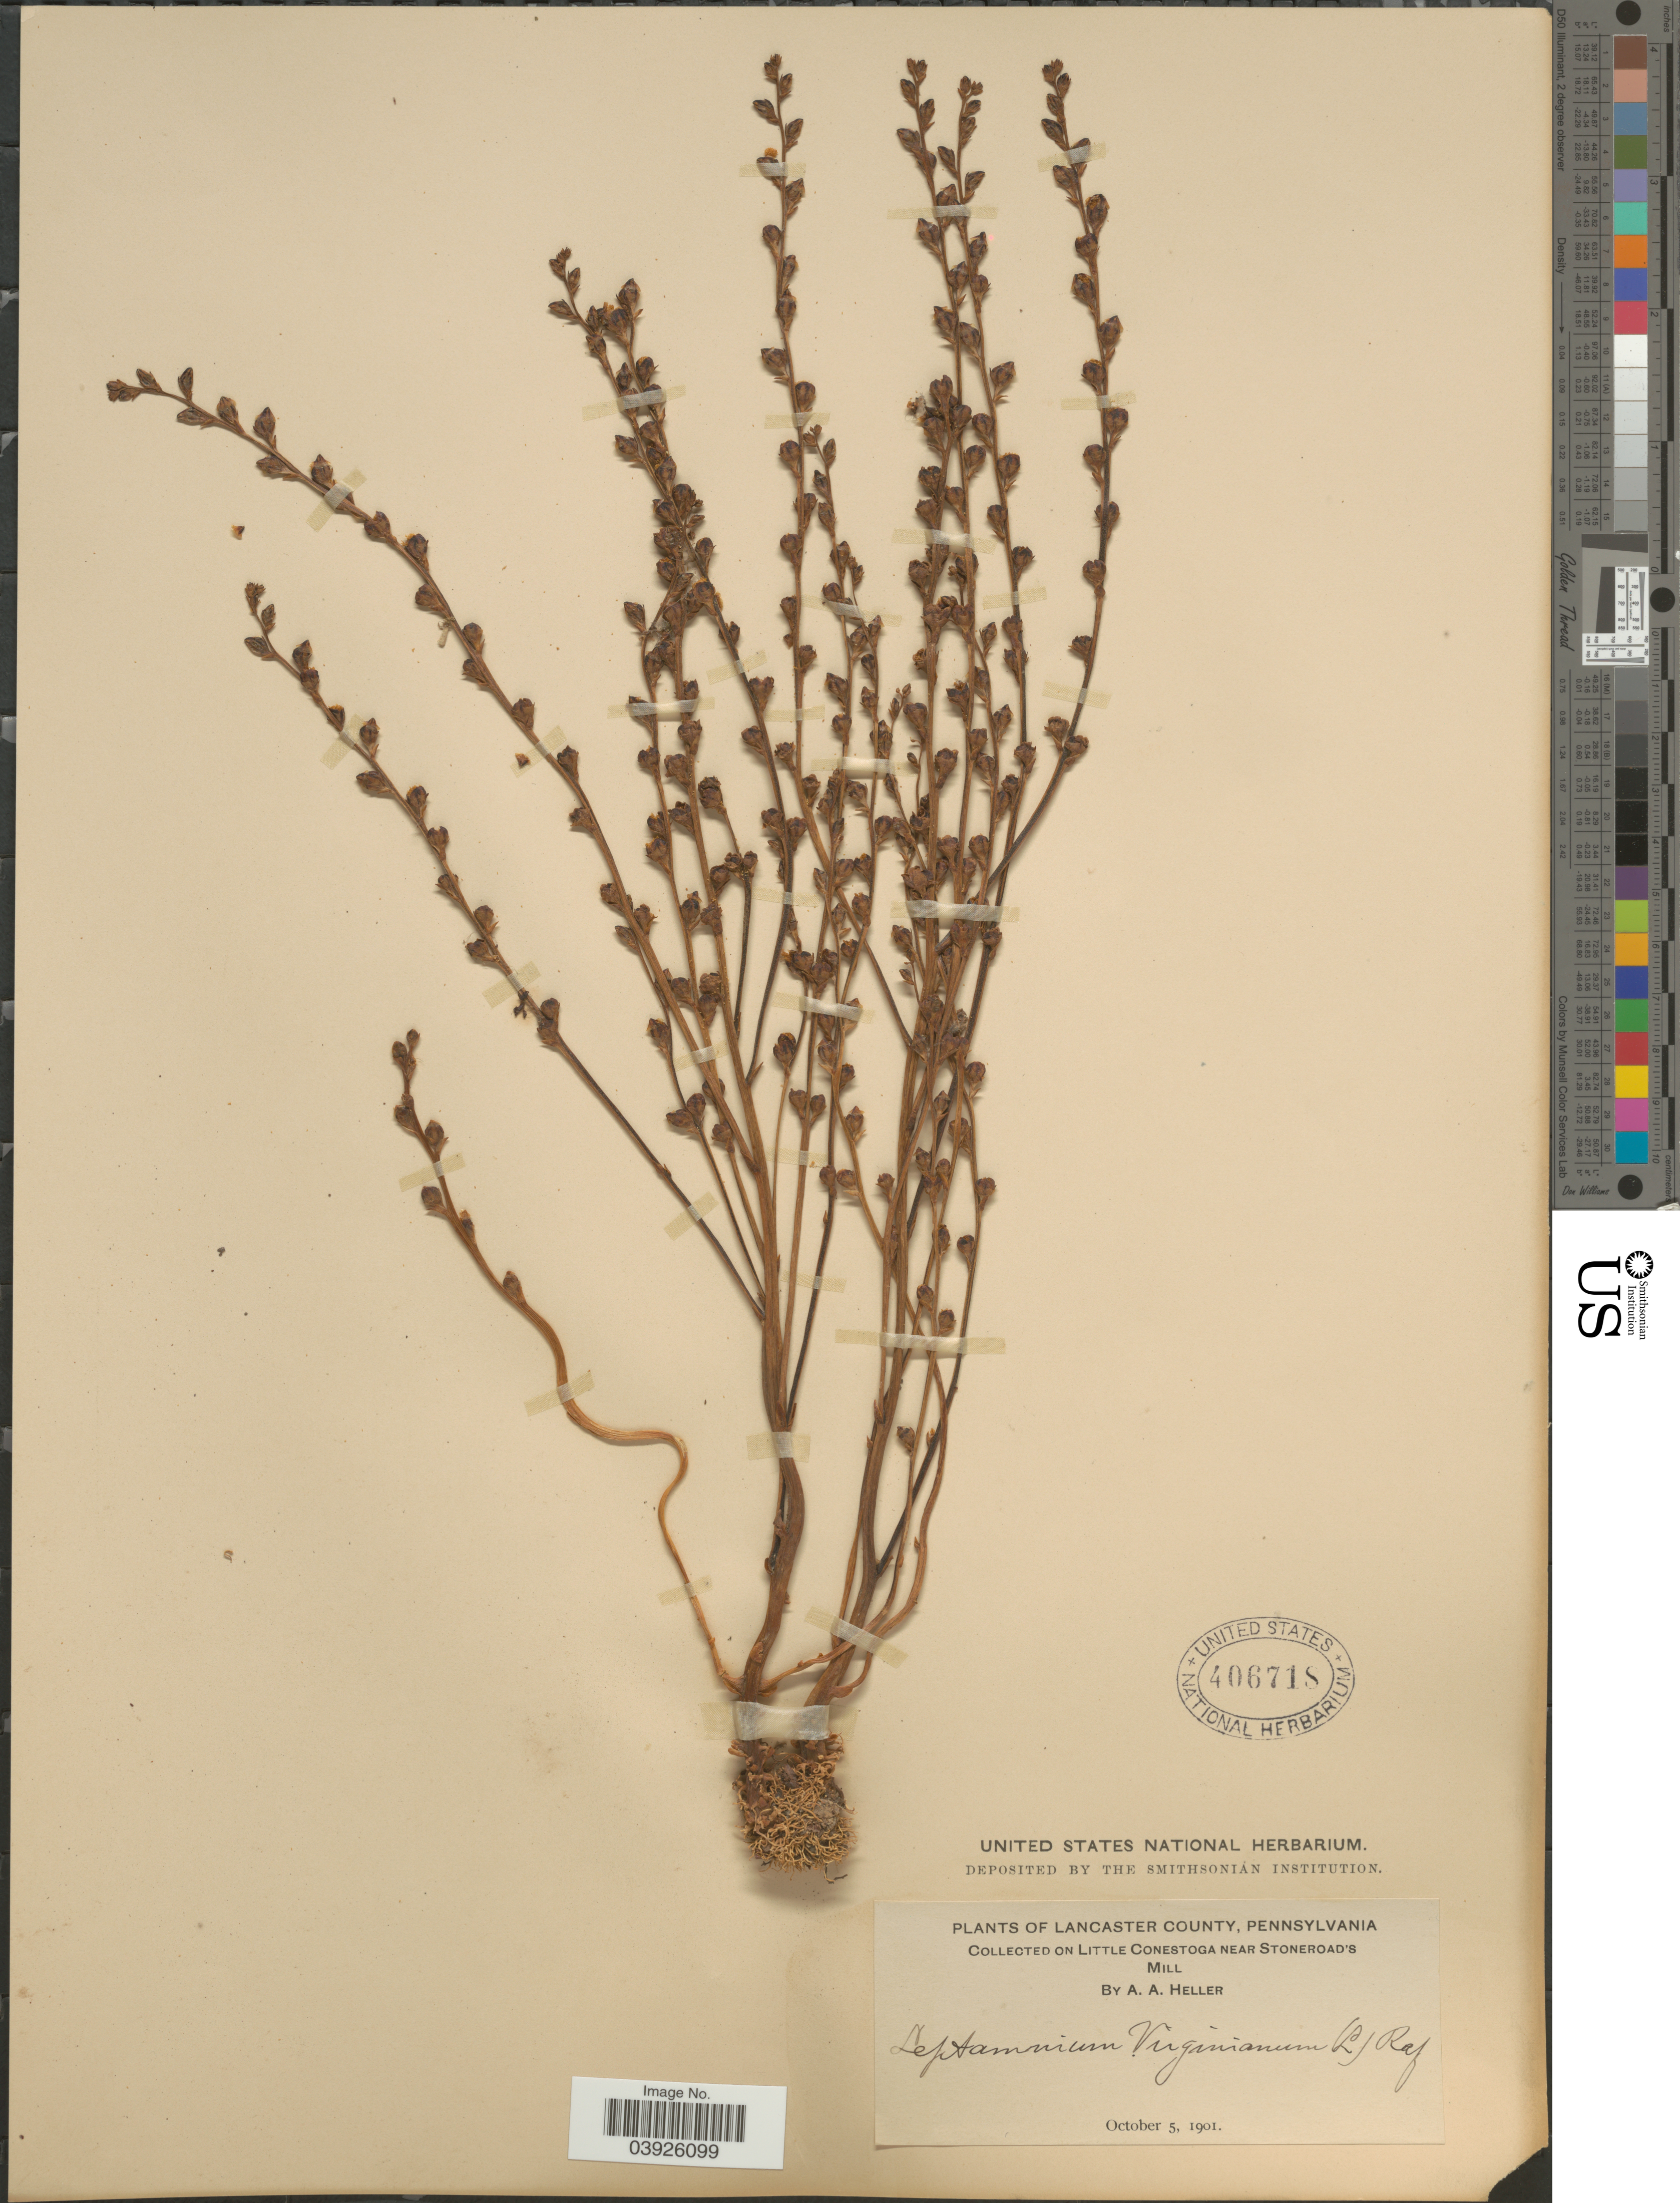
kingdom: Plantae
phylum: Tracheophyta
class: Magnoliopsida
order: Lamiales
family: Orobanchaceae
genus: Epifagus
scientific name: Epifagus virginiana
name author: (L.) W.P.C. Barton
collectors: A. A. Heller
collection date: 1901-10-05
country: United States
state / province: Pennsylvania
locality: Lancaster County. On Little Conestoga near Stoneroad's Mill.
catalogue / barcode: US 406718